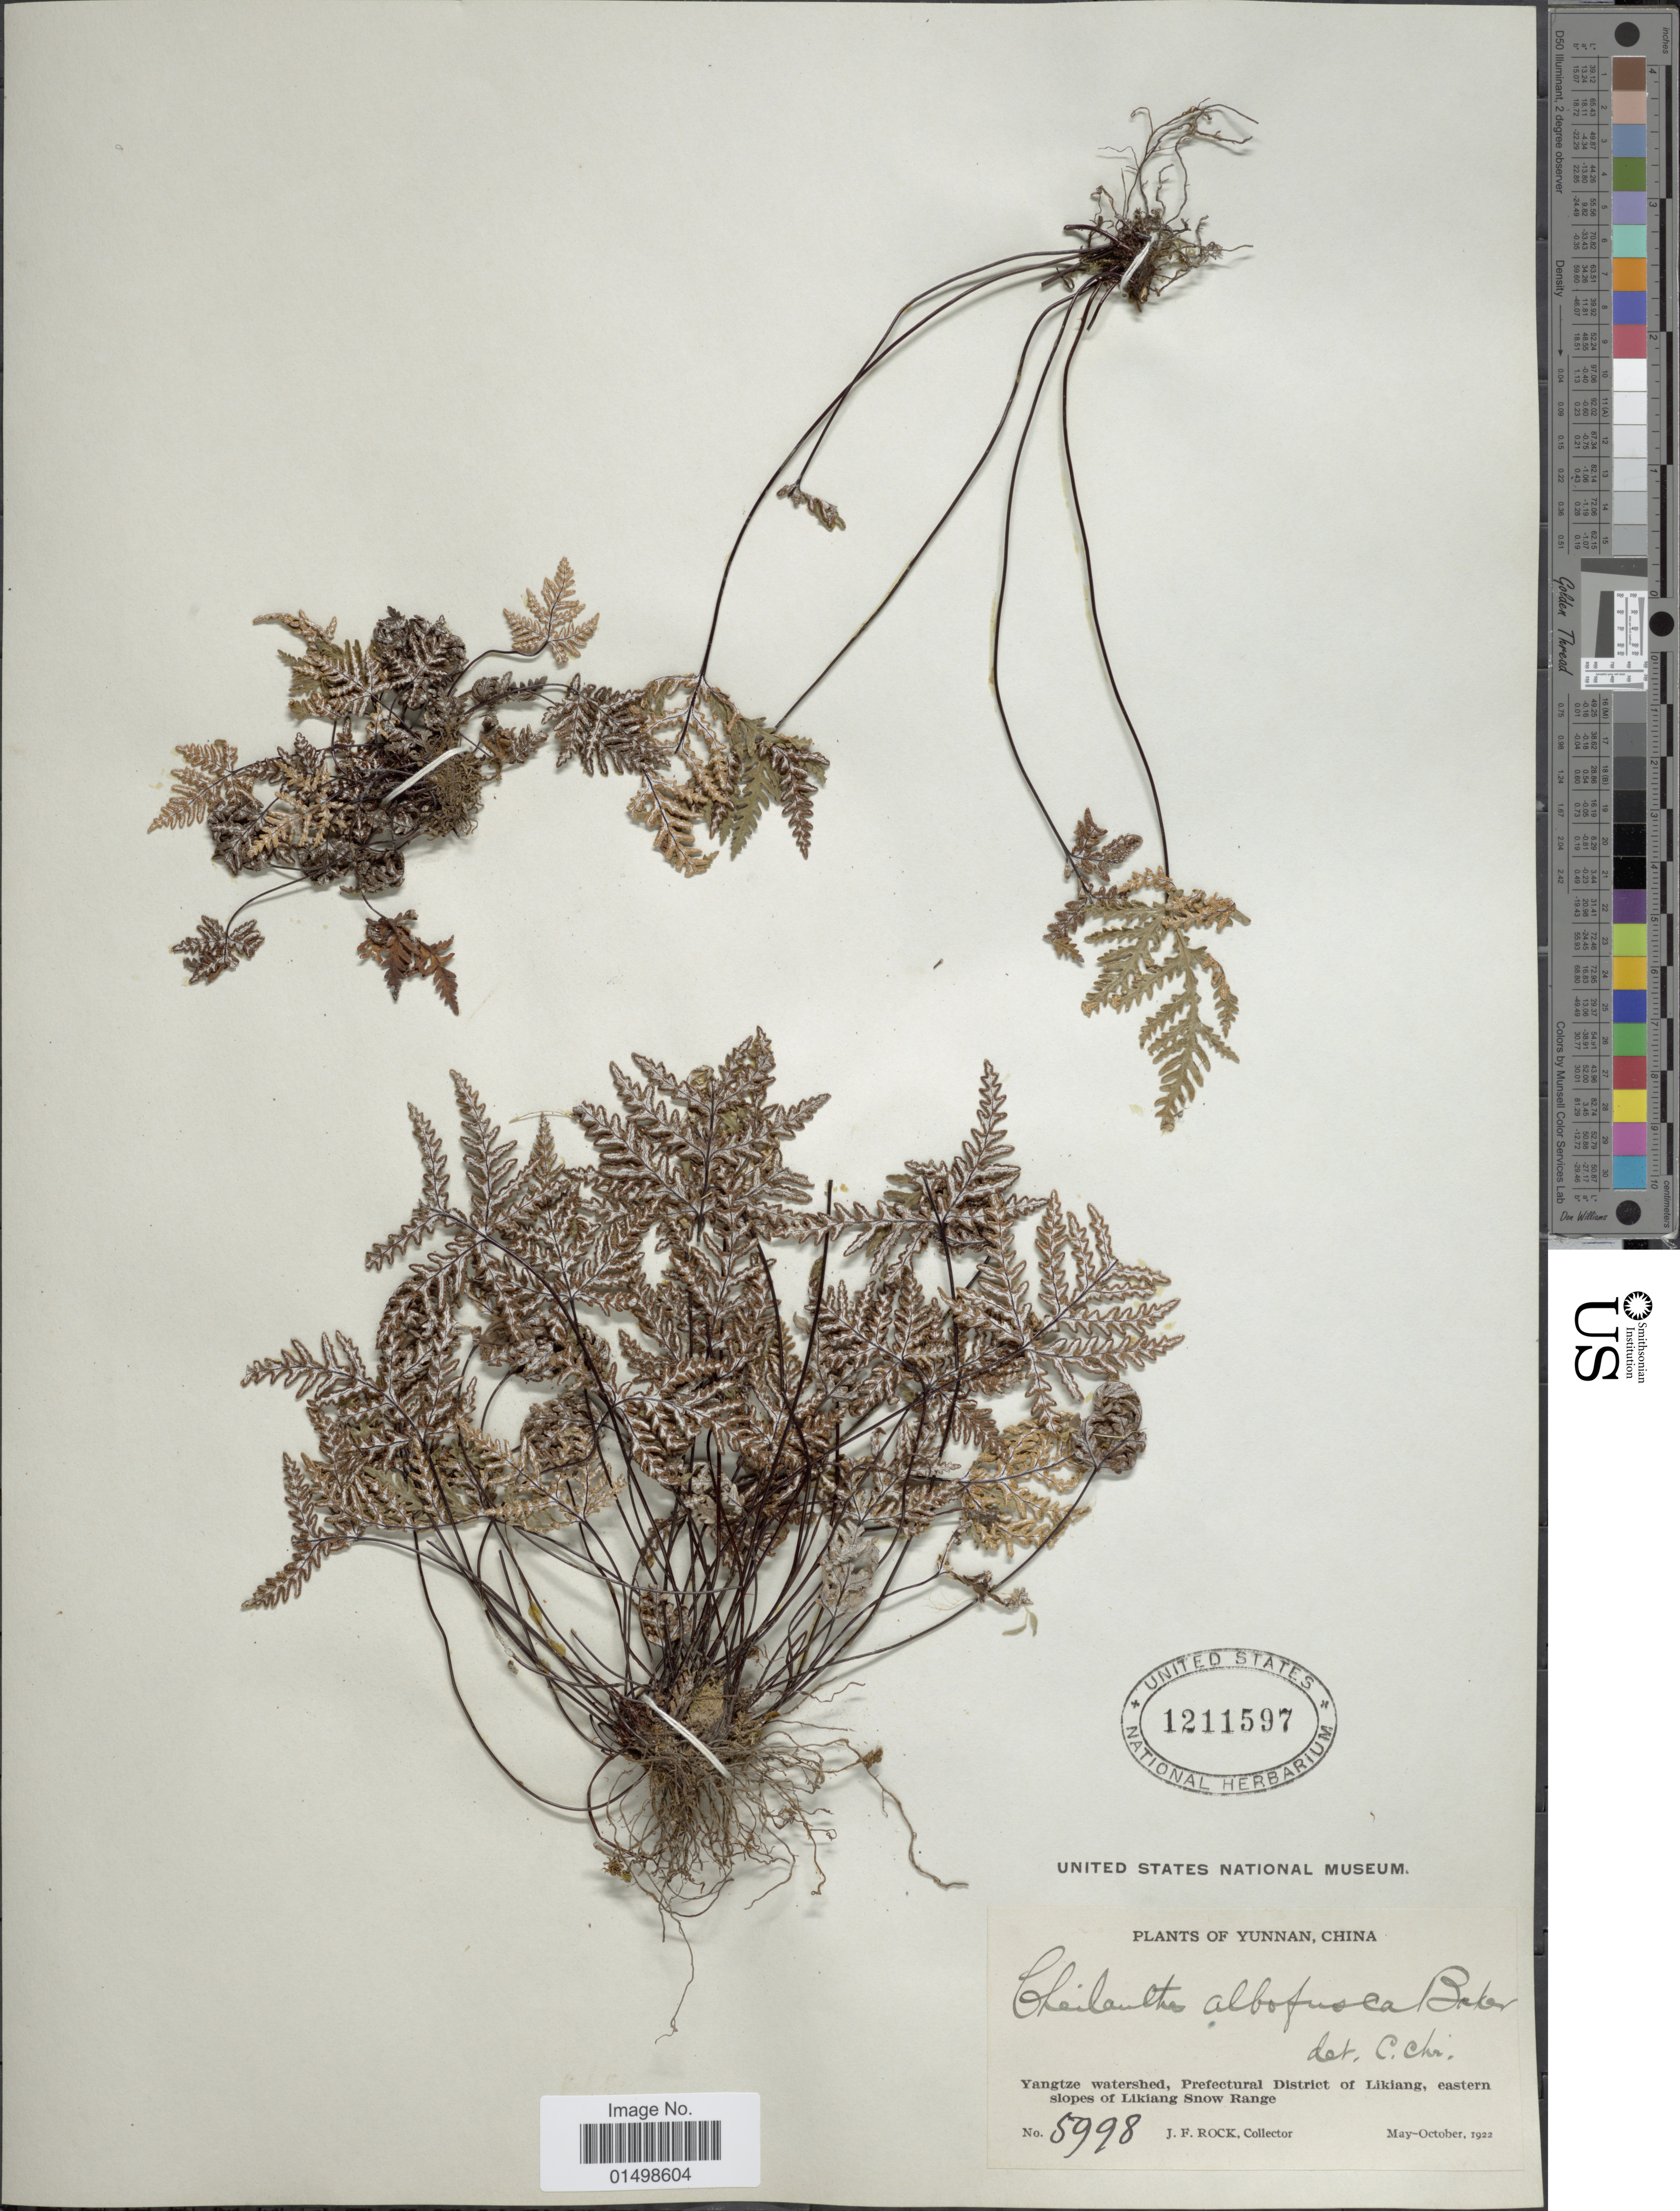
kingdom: Plantae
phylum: Tracheophyta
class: Polypodiopsida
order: Polypodiales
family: Pteridaceae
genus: Aleuritopteris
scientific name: Aleuritopteris sp.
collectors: J. Rock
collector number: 5998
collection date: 1922-05/1922-10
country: China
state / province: Yunnan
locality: Plants of Yunnan, China. Yangtze watershed, prefectural District of Likiang, eastern slopes of Likiang Snow Range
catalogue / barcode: US 1211597